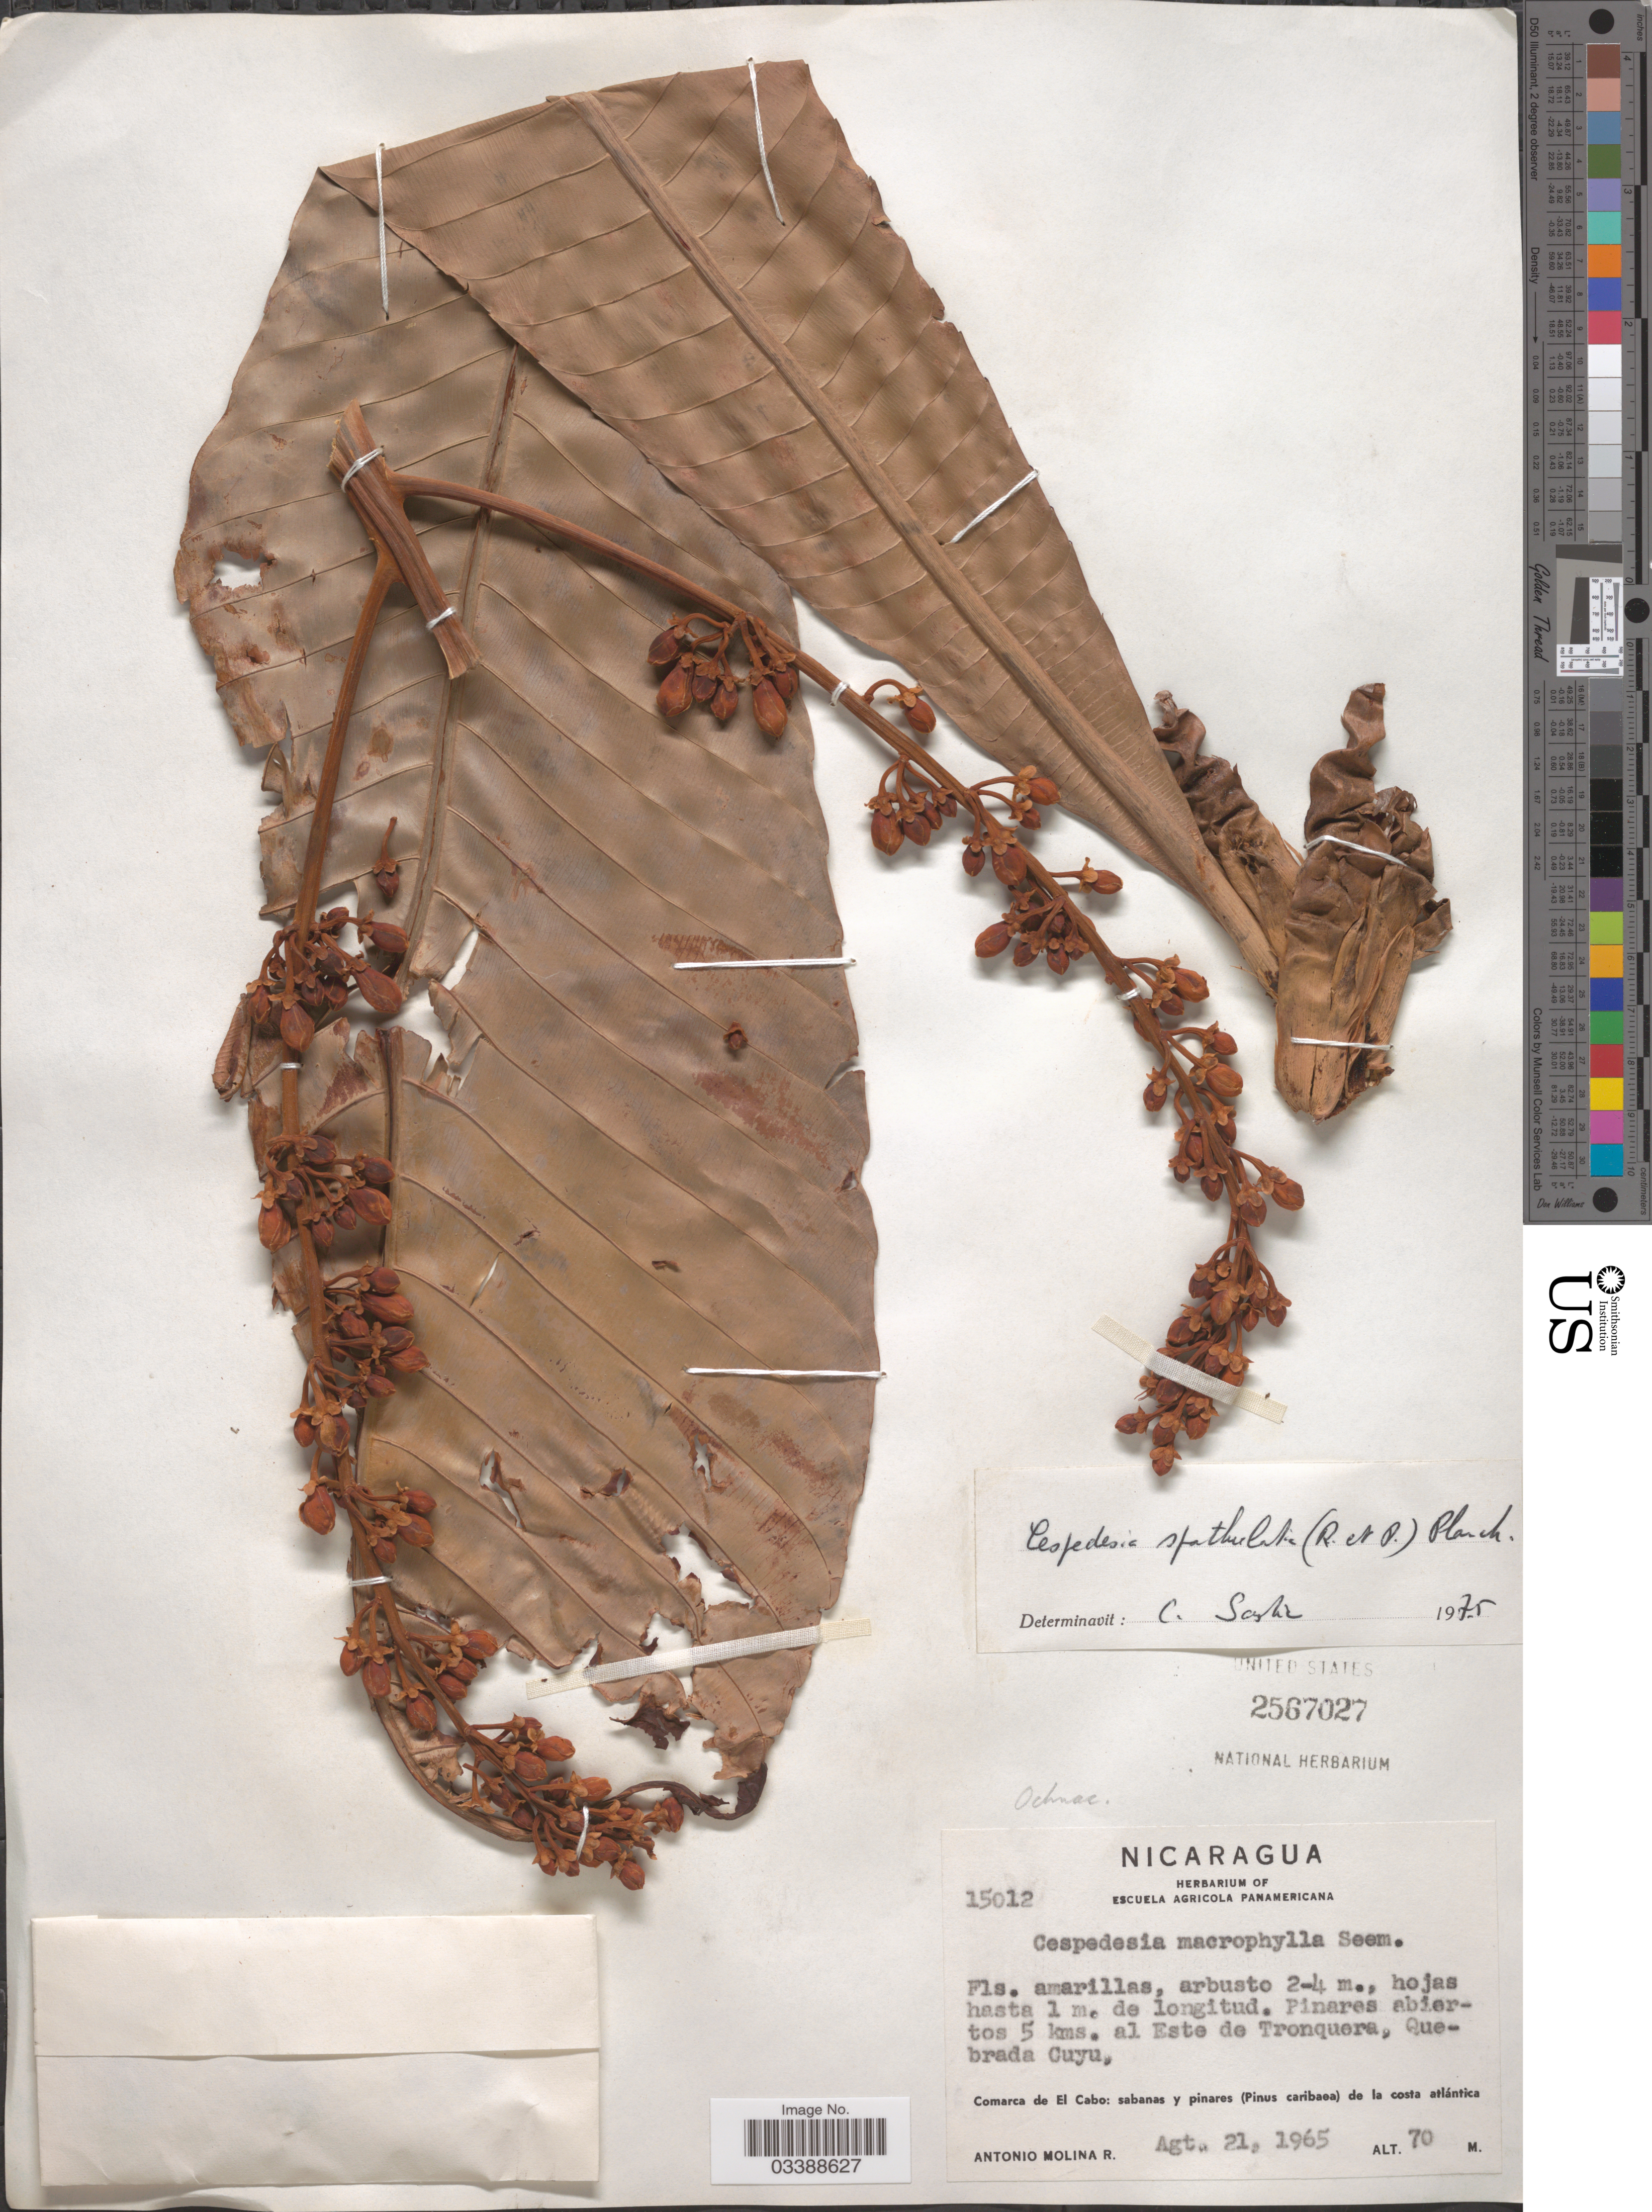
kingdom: Plantae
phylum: Tracheophyta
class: Magnoliopsida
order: Malpighiales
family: Ochnaceae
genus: Cespedesia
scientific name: Cespedesia spathulata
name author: (Ruiz & Pav.) Planch.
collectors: A. Molina R.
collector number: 15012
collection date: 1965-08-21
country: Nicaragua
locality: Pinares abiertos 5 kms. al Este de Tronquera, Quebrada Cuyu. Comarca de El Cabo.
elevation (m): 70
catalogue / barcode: US 2567027